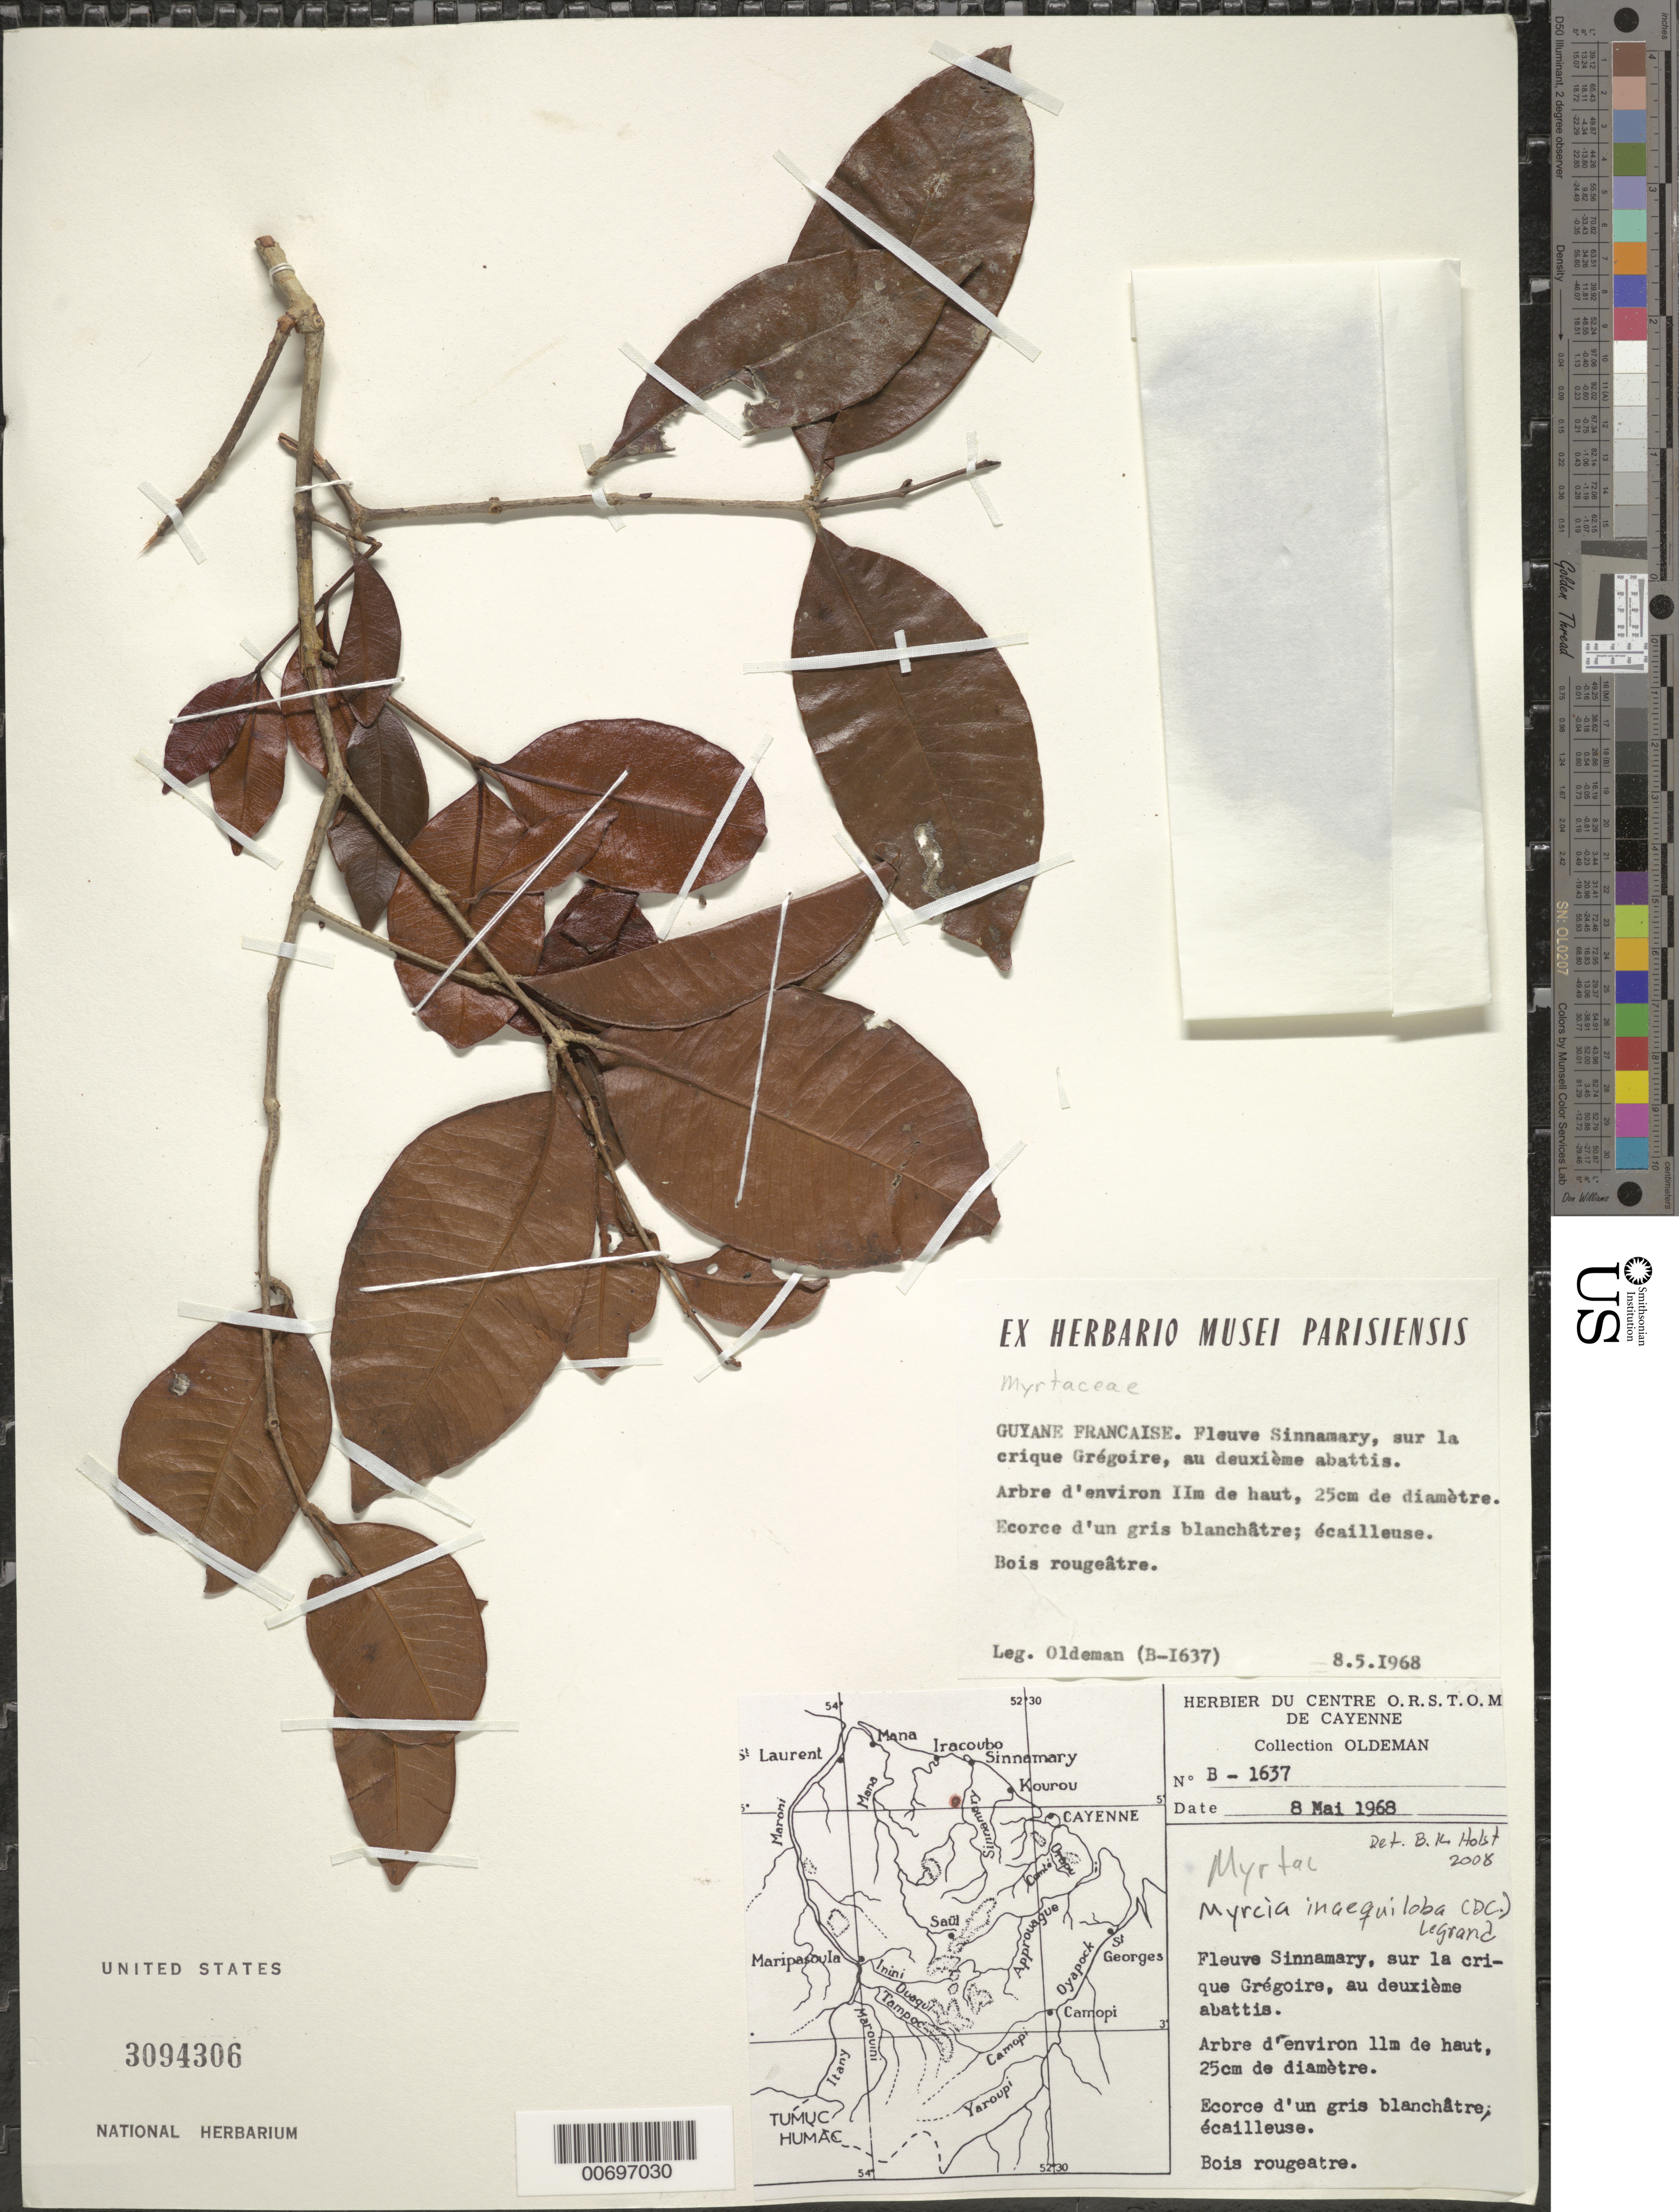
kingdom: Plantae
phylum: Tracheophyta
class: Magnoliopsida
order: Myrtales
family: Myrtaceae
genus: Myrcia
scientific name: Myrcia inaequiloba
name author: (DC.) D. Legrand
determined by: Holst, Bruce K.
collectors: R. Oldeman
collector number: B 1637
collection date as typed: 8-May-68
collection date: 1968-05-08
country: French Guiana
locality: Crique Grégoire, Fleuve Sinnamary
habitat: At second clearing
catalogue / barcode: US 3094306